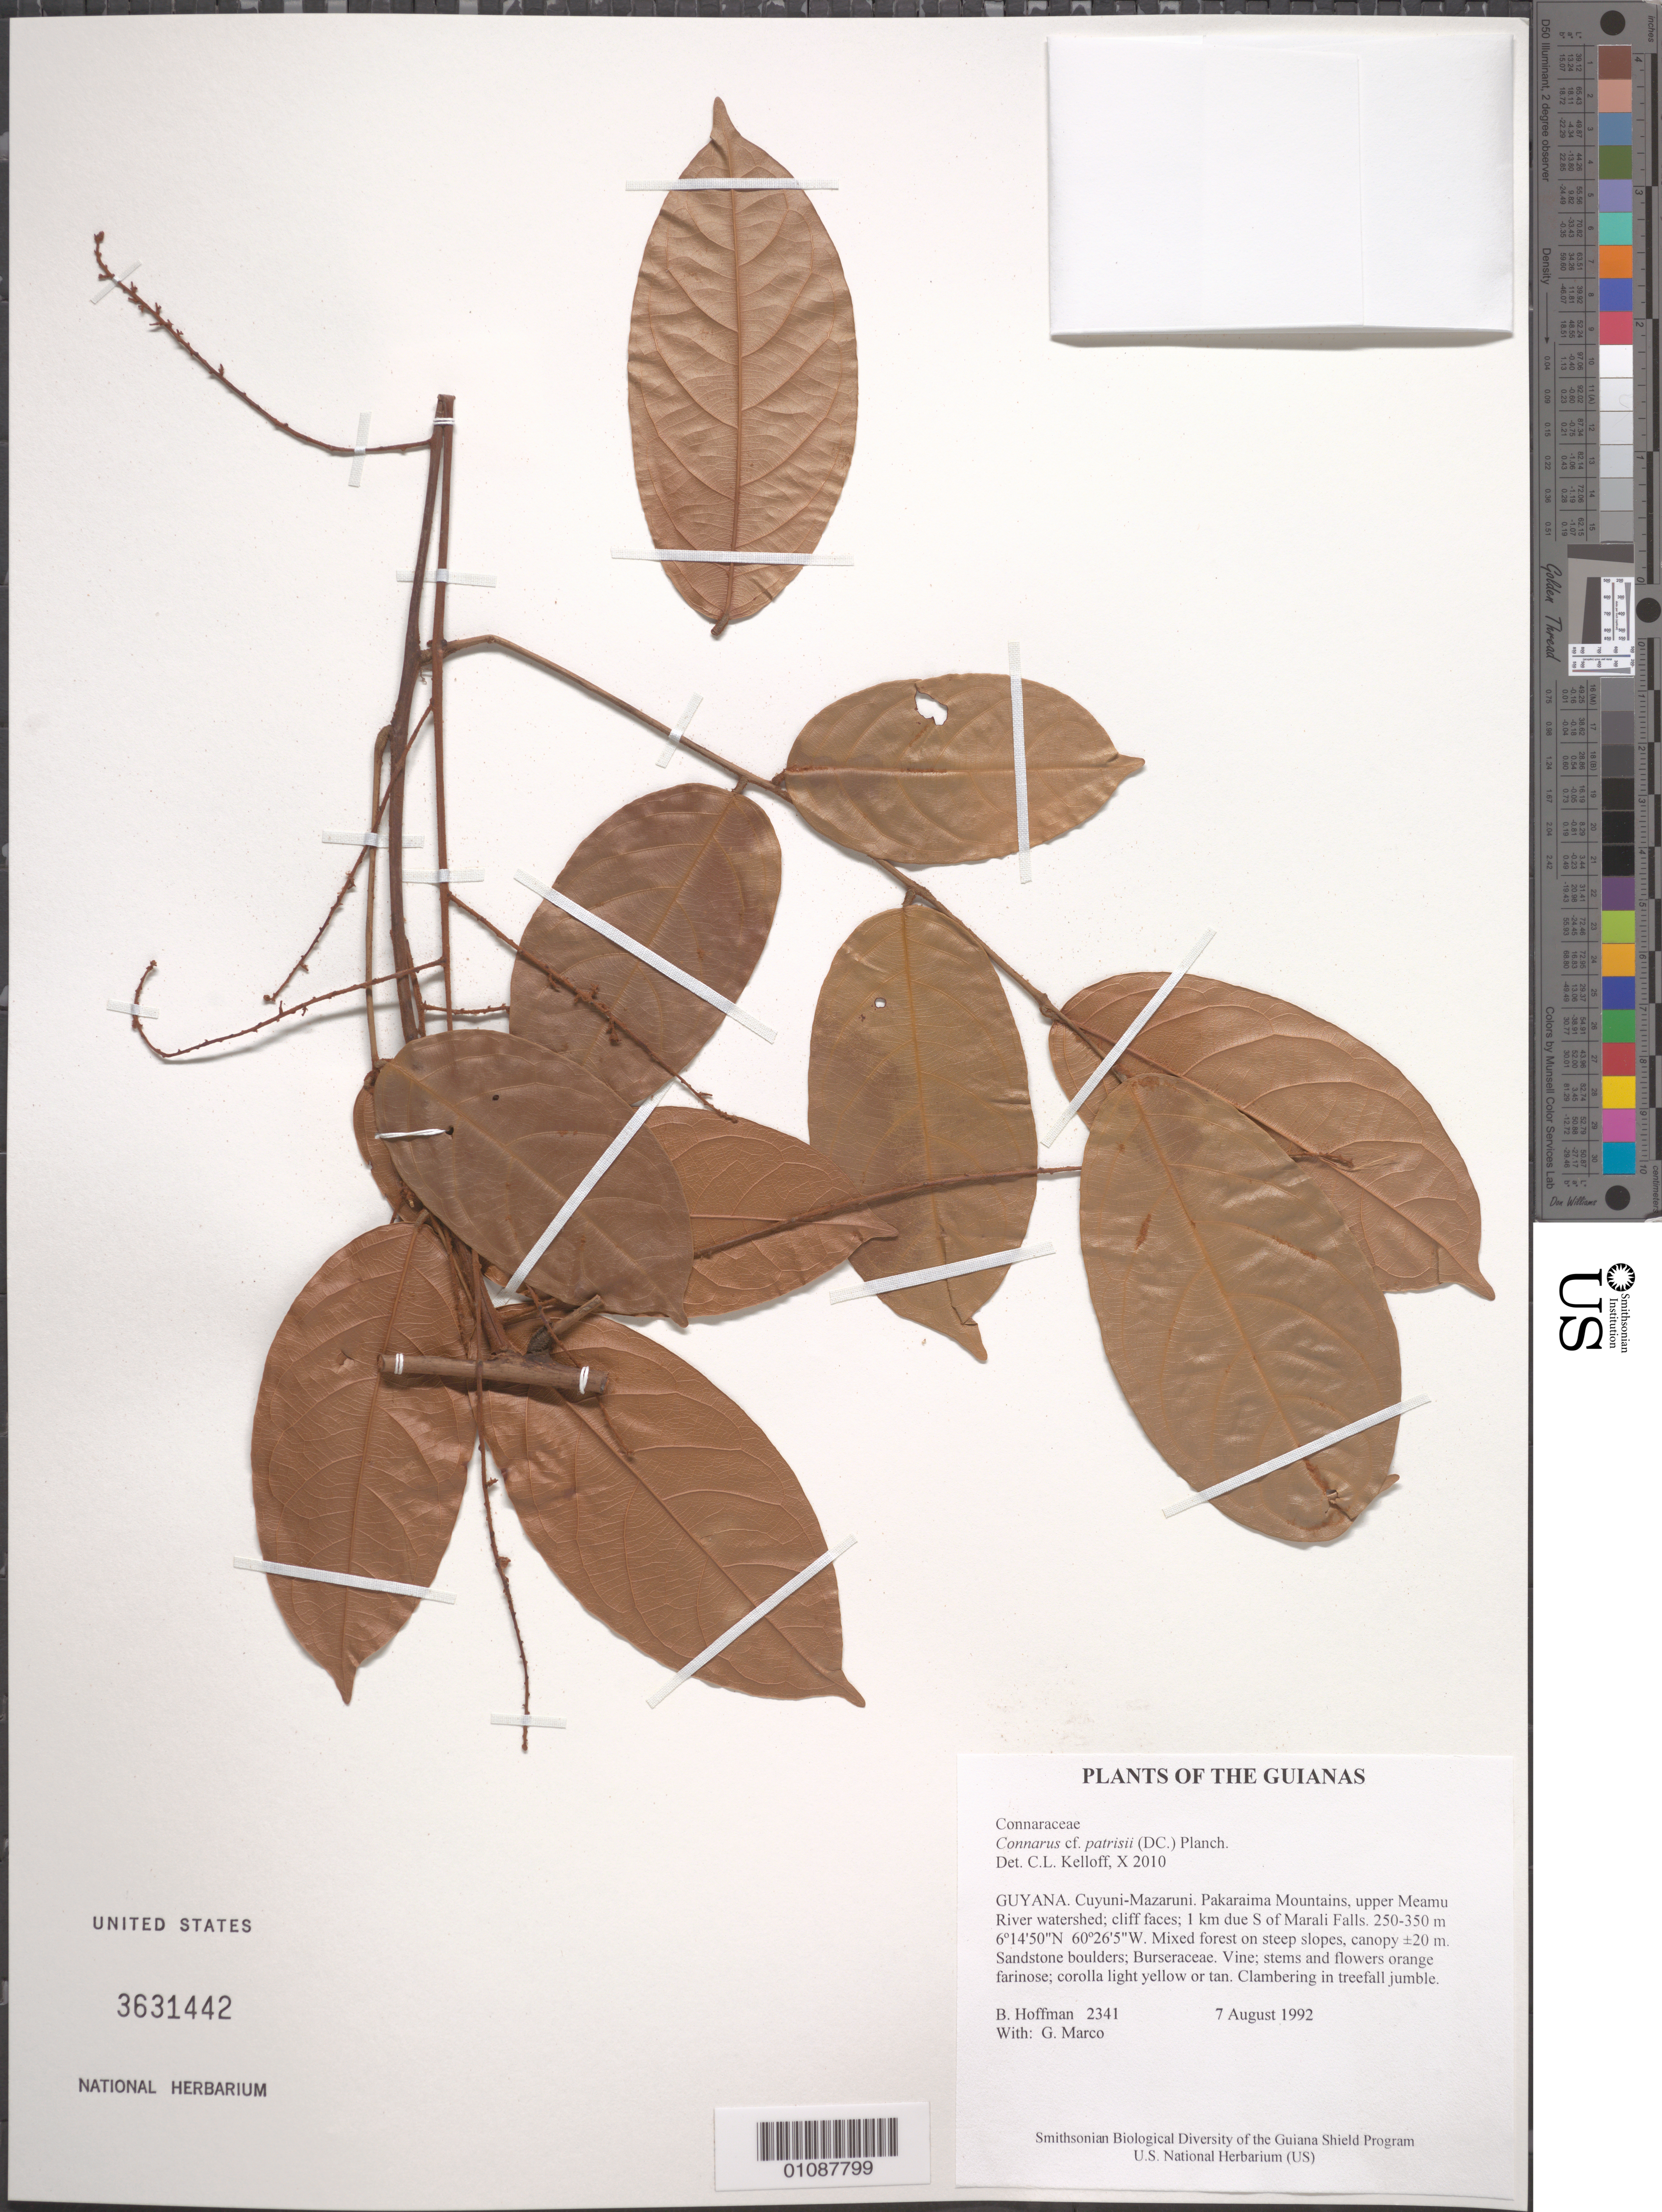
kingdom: Plantae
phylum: Tracheophyta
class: Magnoliopsida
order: Oxalidales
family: Connaraceae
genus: Connarus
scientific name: Connarus patrisii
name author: (DC.) Planch.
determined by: Kelloff, Carol L., (US), Smithsonian Institution - National Museum of Natural History (UNITED STATES)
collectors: B. Hoffman & G. Marco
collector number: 2341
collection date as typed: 7 August 1992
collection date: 1992-08-07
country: Guyana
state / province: Cuyuni-Mazaruni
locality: Pakaraima Mountains, upper Meamu River watershed; cliff faces; 1 km due S of Marali Falls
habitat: Mixed forest on steep slopes, canopy ±20 m. Sandstone boulders; Burseraceae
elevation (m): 250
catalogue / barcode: US 3631442